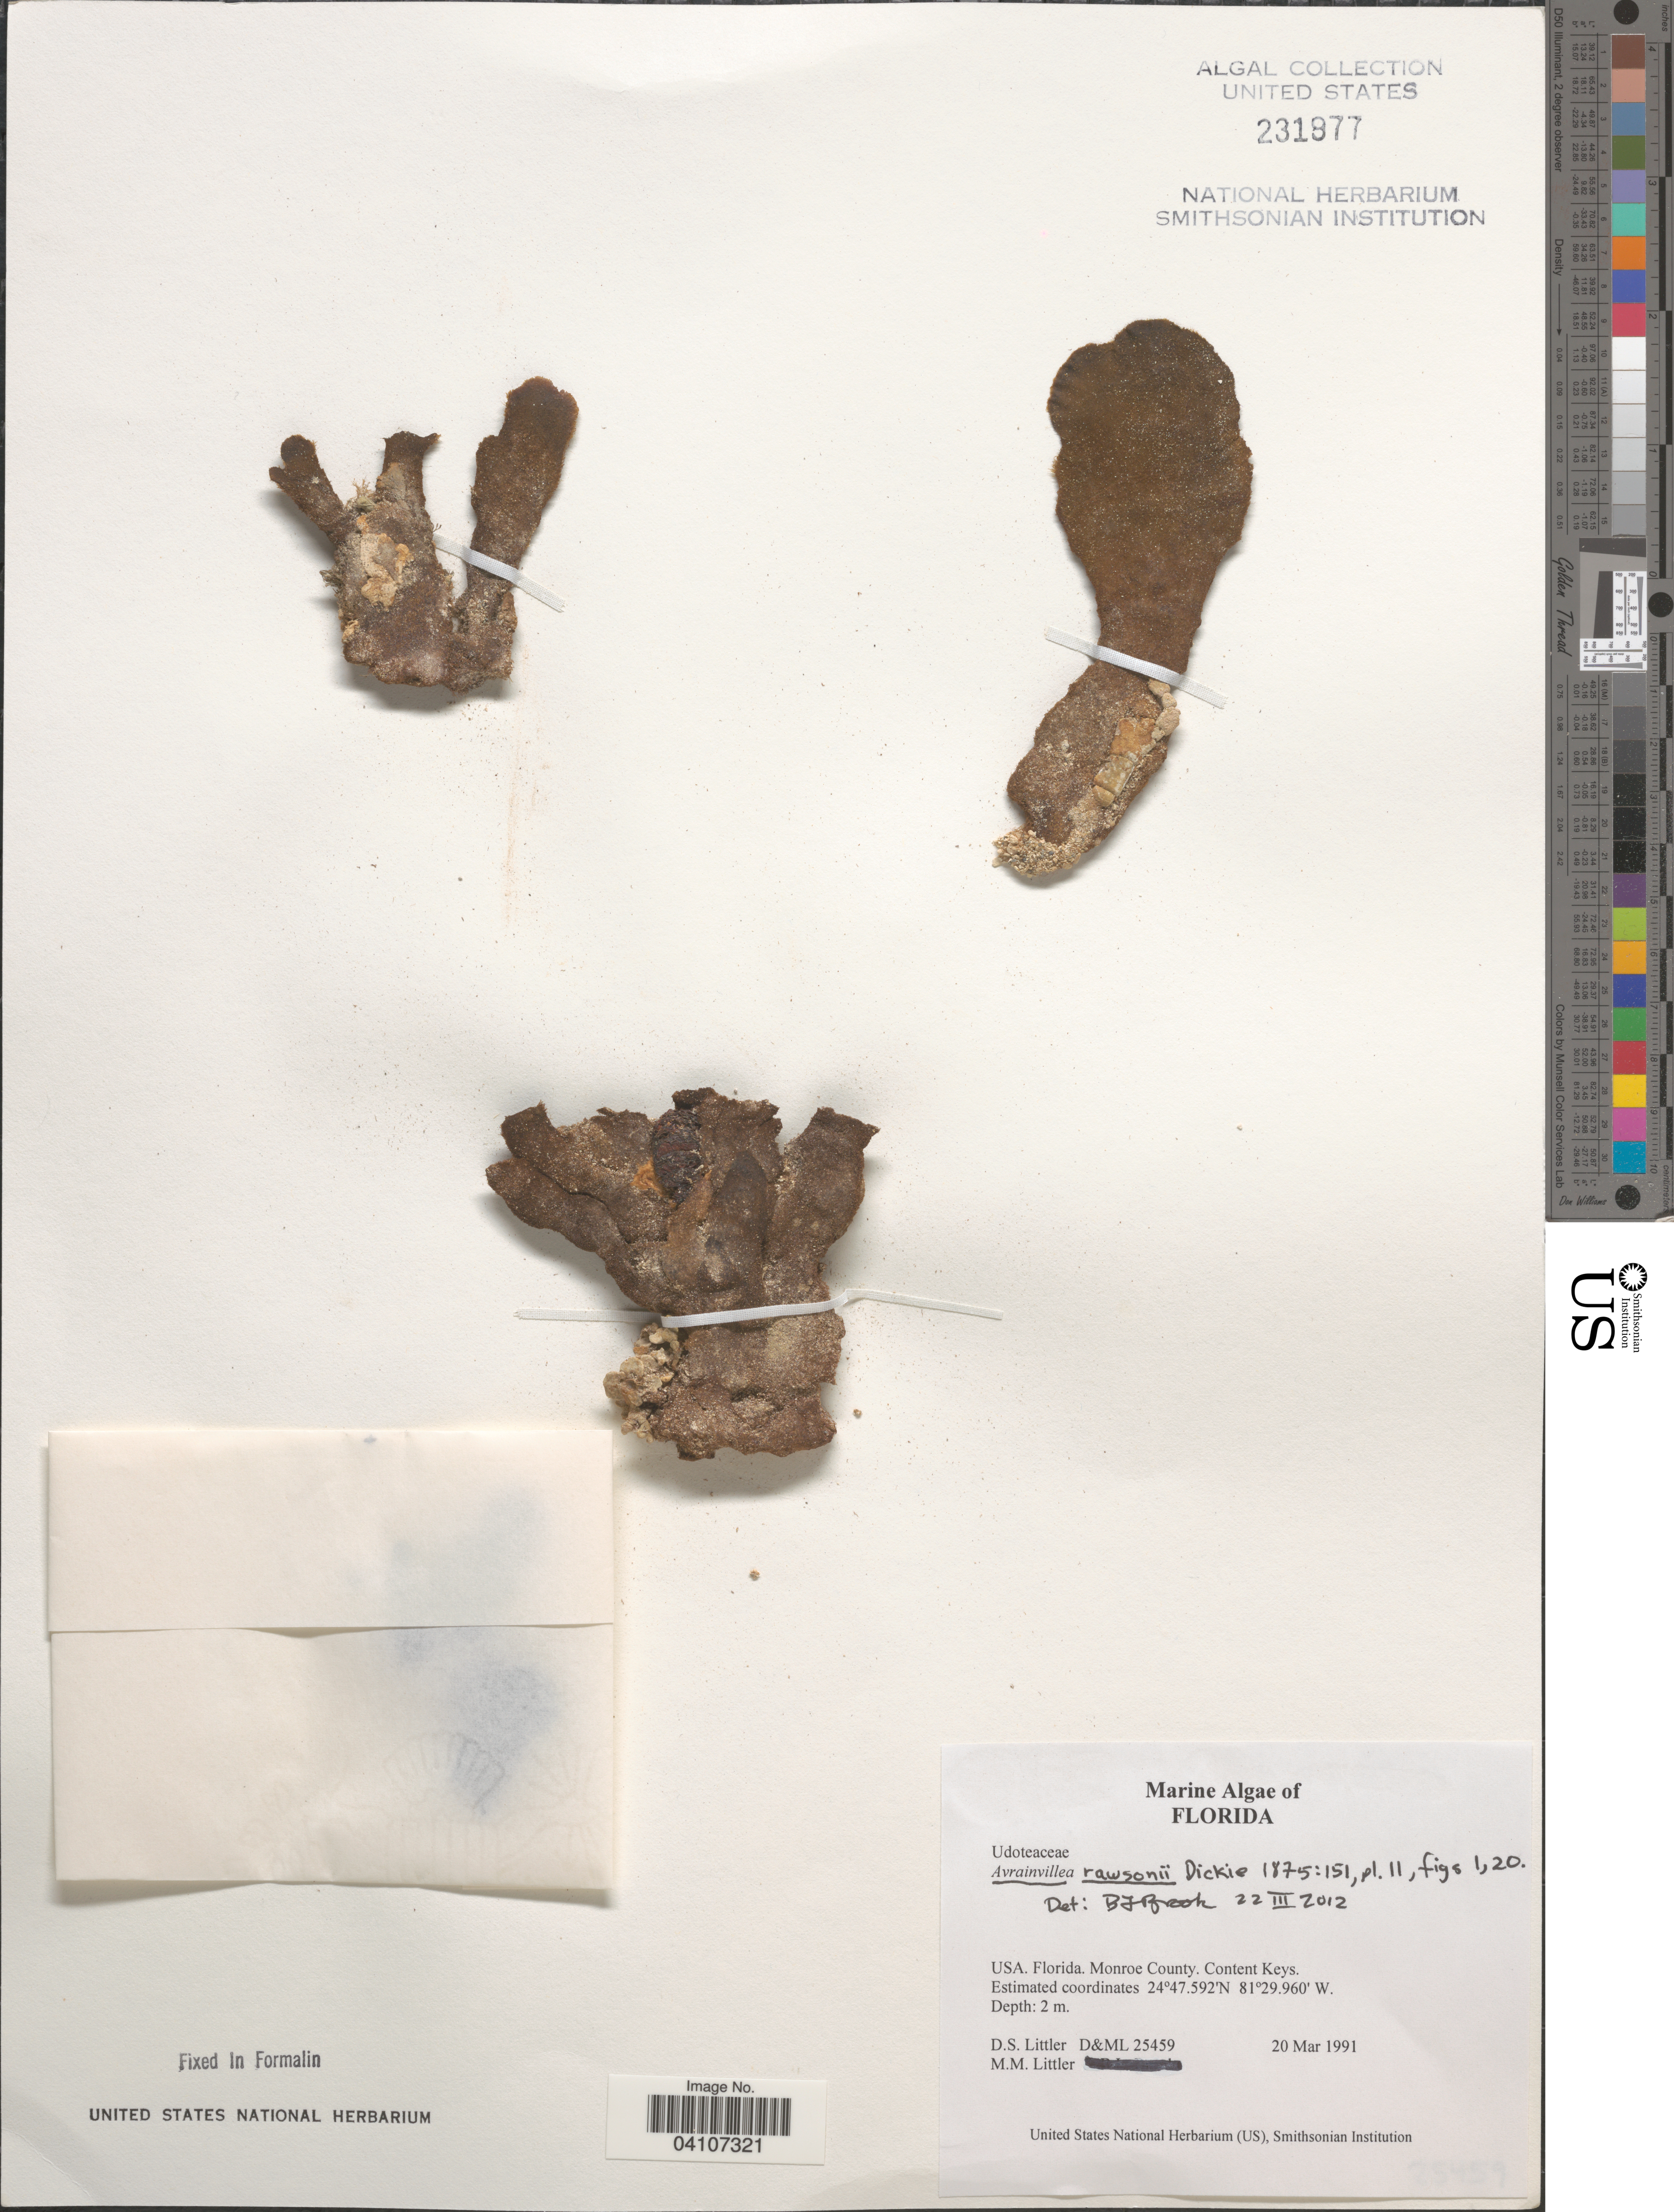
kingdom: Plantae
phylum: Chlorophyta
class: Ulvophyceae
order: Bryopsidales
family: Dichotomosiphonaceae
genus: Avrainvillea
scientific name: Avrainvillea rawsonii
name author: (Dickie) M. Howe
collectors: D. S. Littler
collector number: D&ML25459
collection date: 1991-03-20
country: United States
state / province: Florida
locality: Monroe County. Content Keys.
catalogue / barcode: US 231977